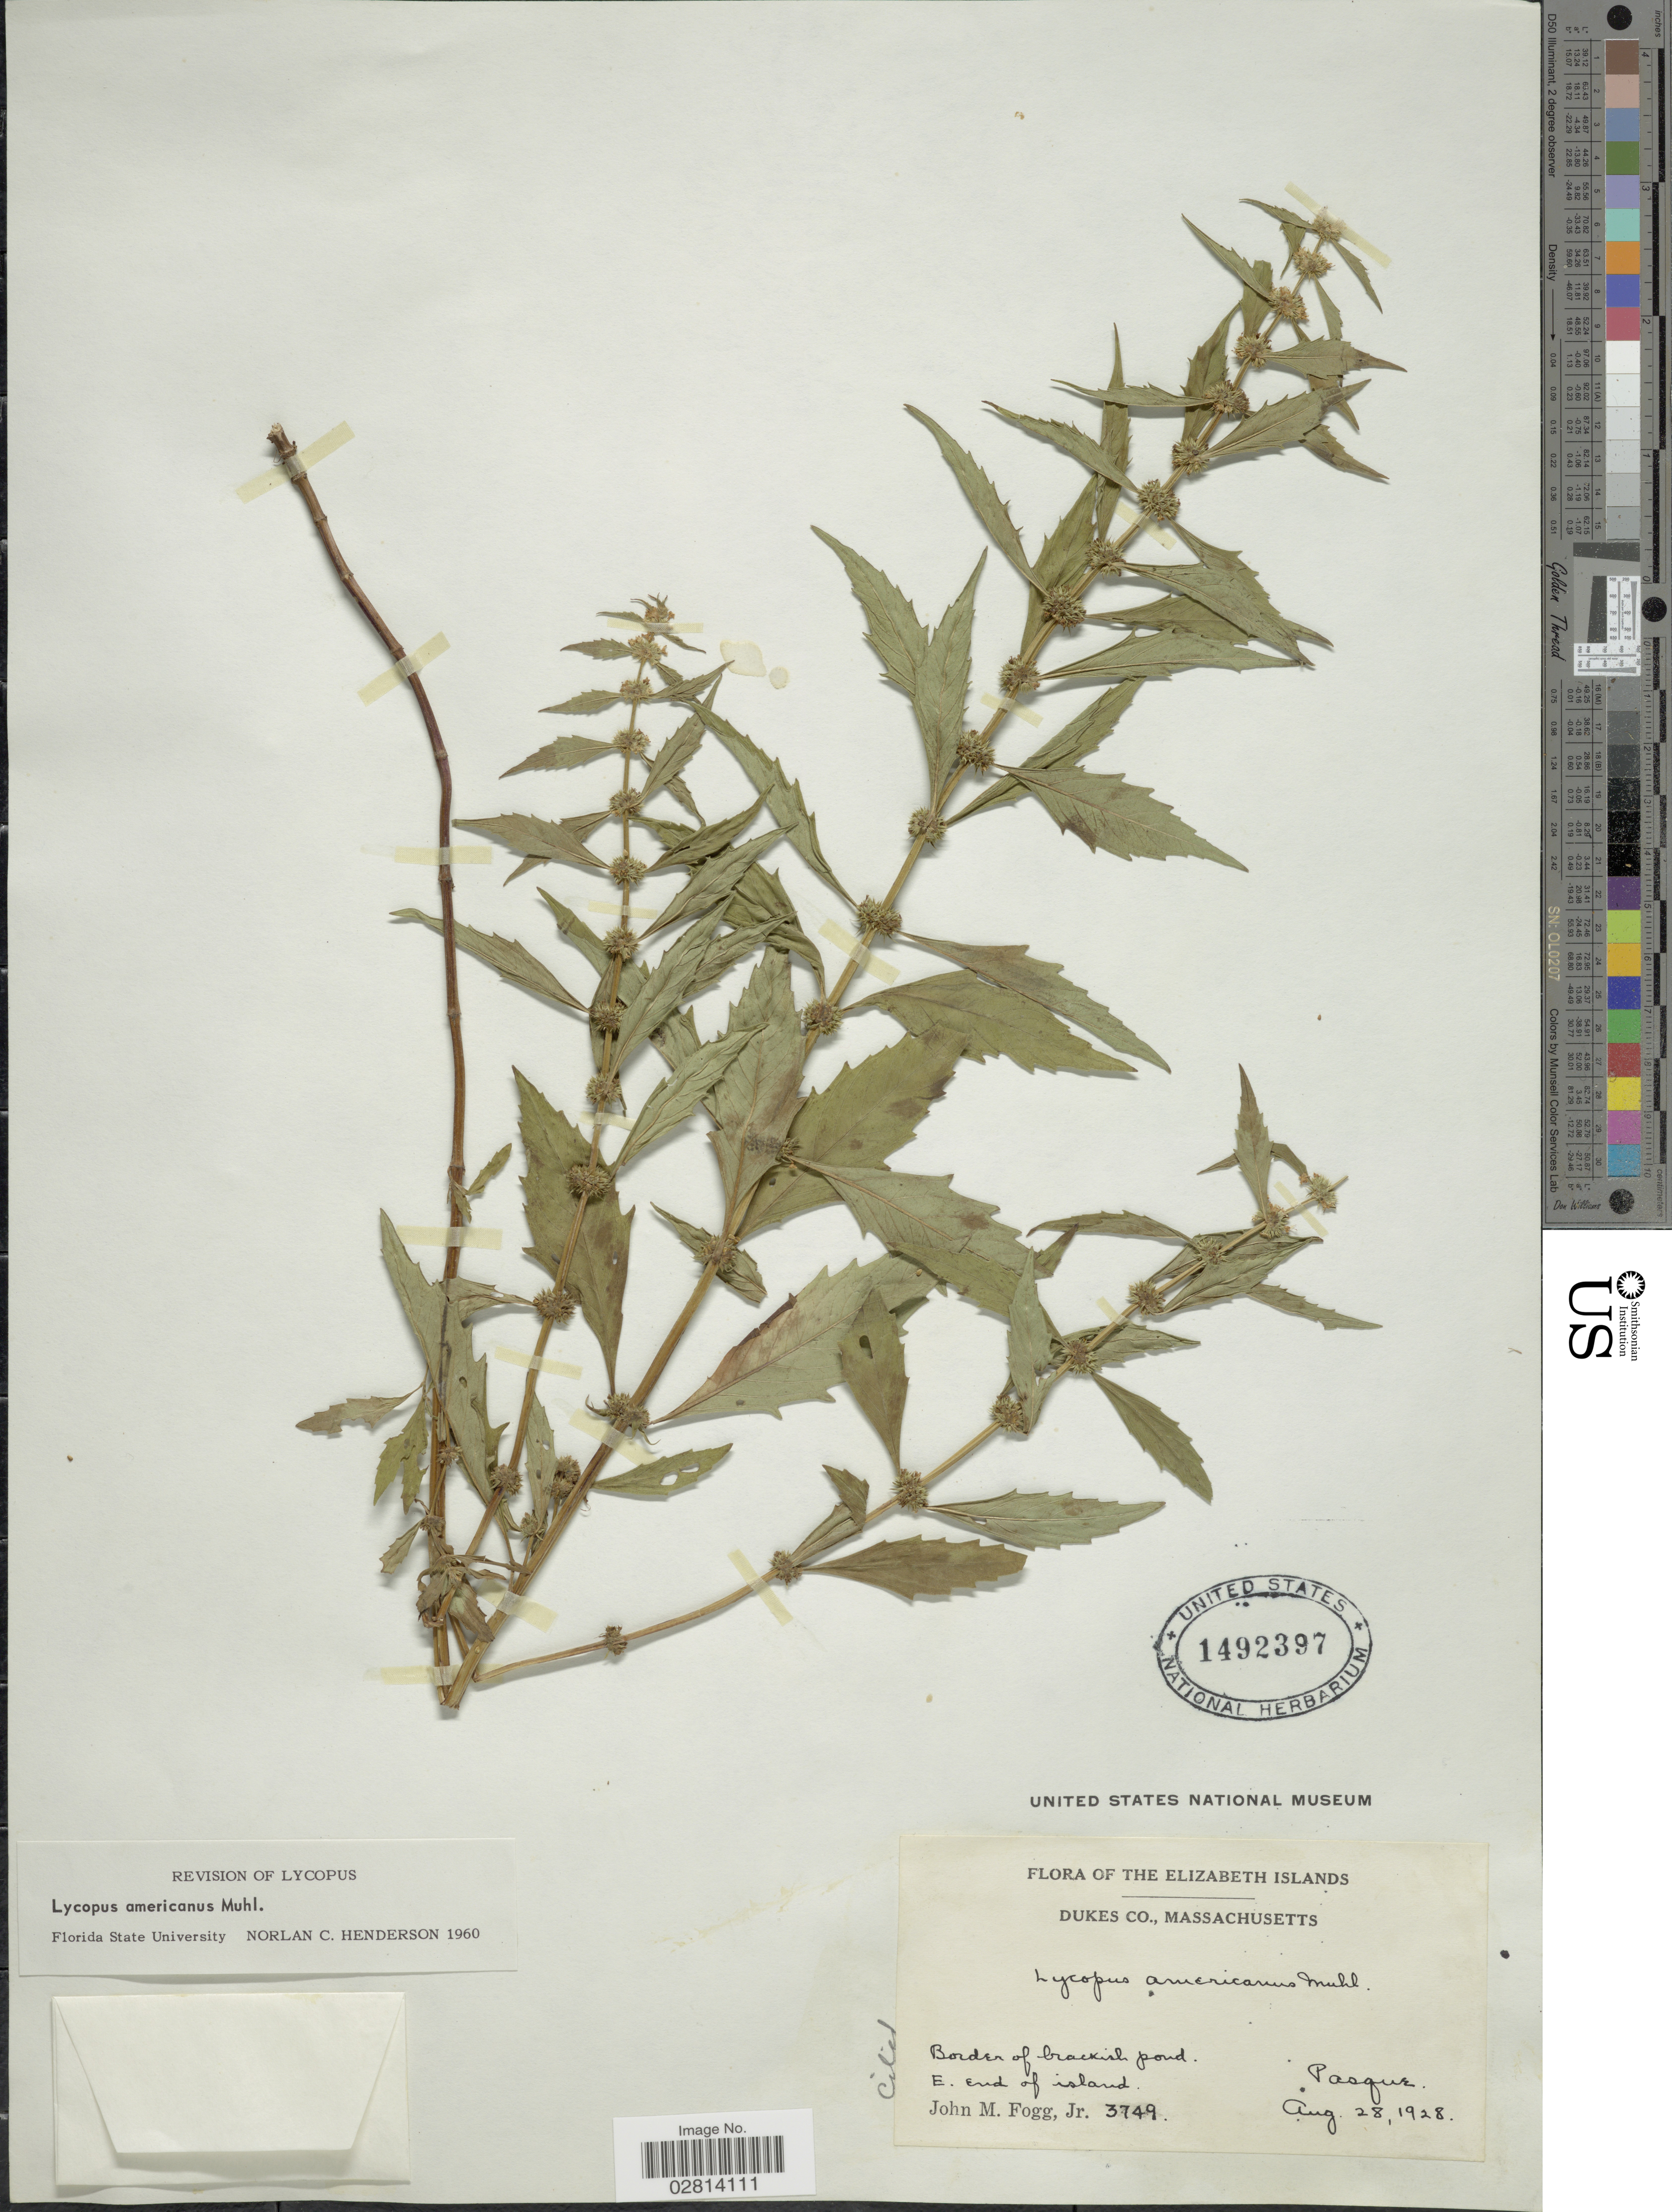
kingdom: Plantae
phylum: Tracheophyta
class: Magnoliopsida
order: Lamiales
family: Lamiaceae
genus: Lycopus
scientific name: Lycopus americanus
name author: Muhl. ex W.P.C. Barton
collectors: J. Fogg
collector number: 3749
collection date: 1928-08-28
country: United States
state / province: Massachusetts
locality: The Elizabeth Islands, Dukes Co., Massachusetts, Border of brackish pond, E. end of island, Pasguz.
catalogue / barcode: US 1492397